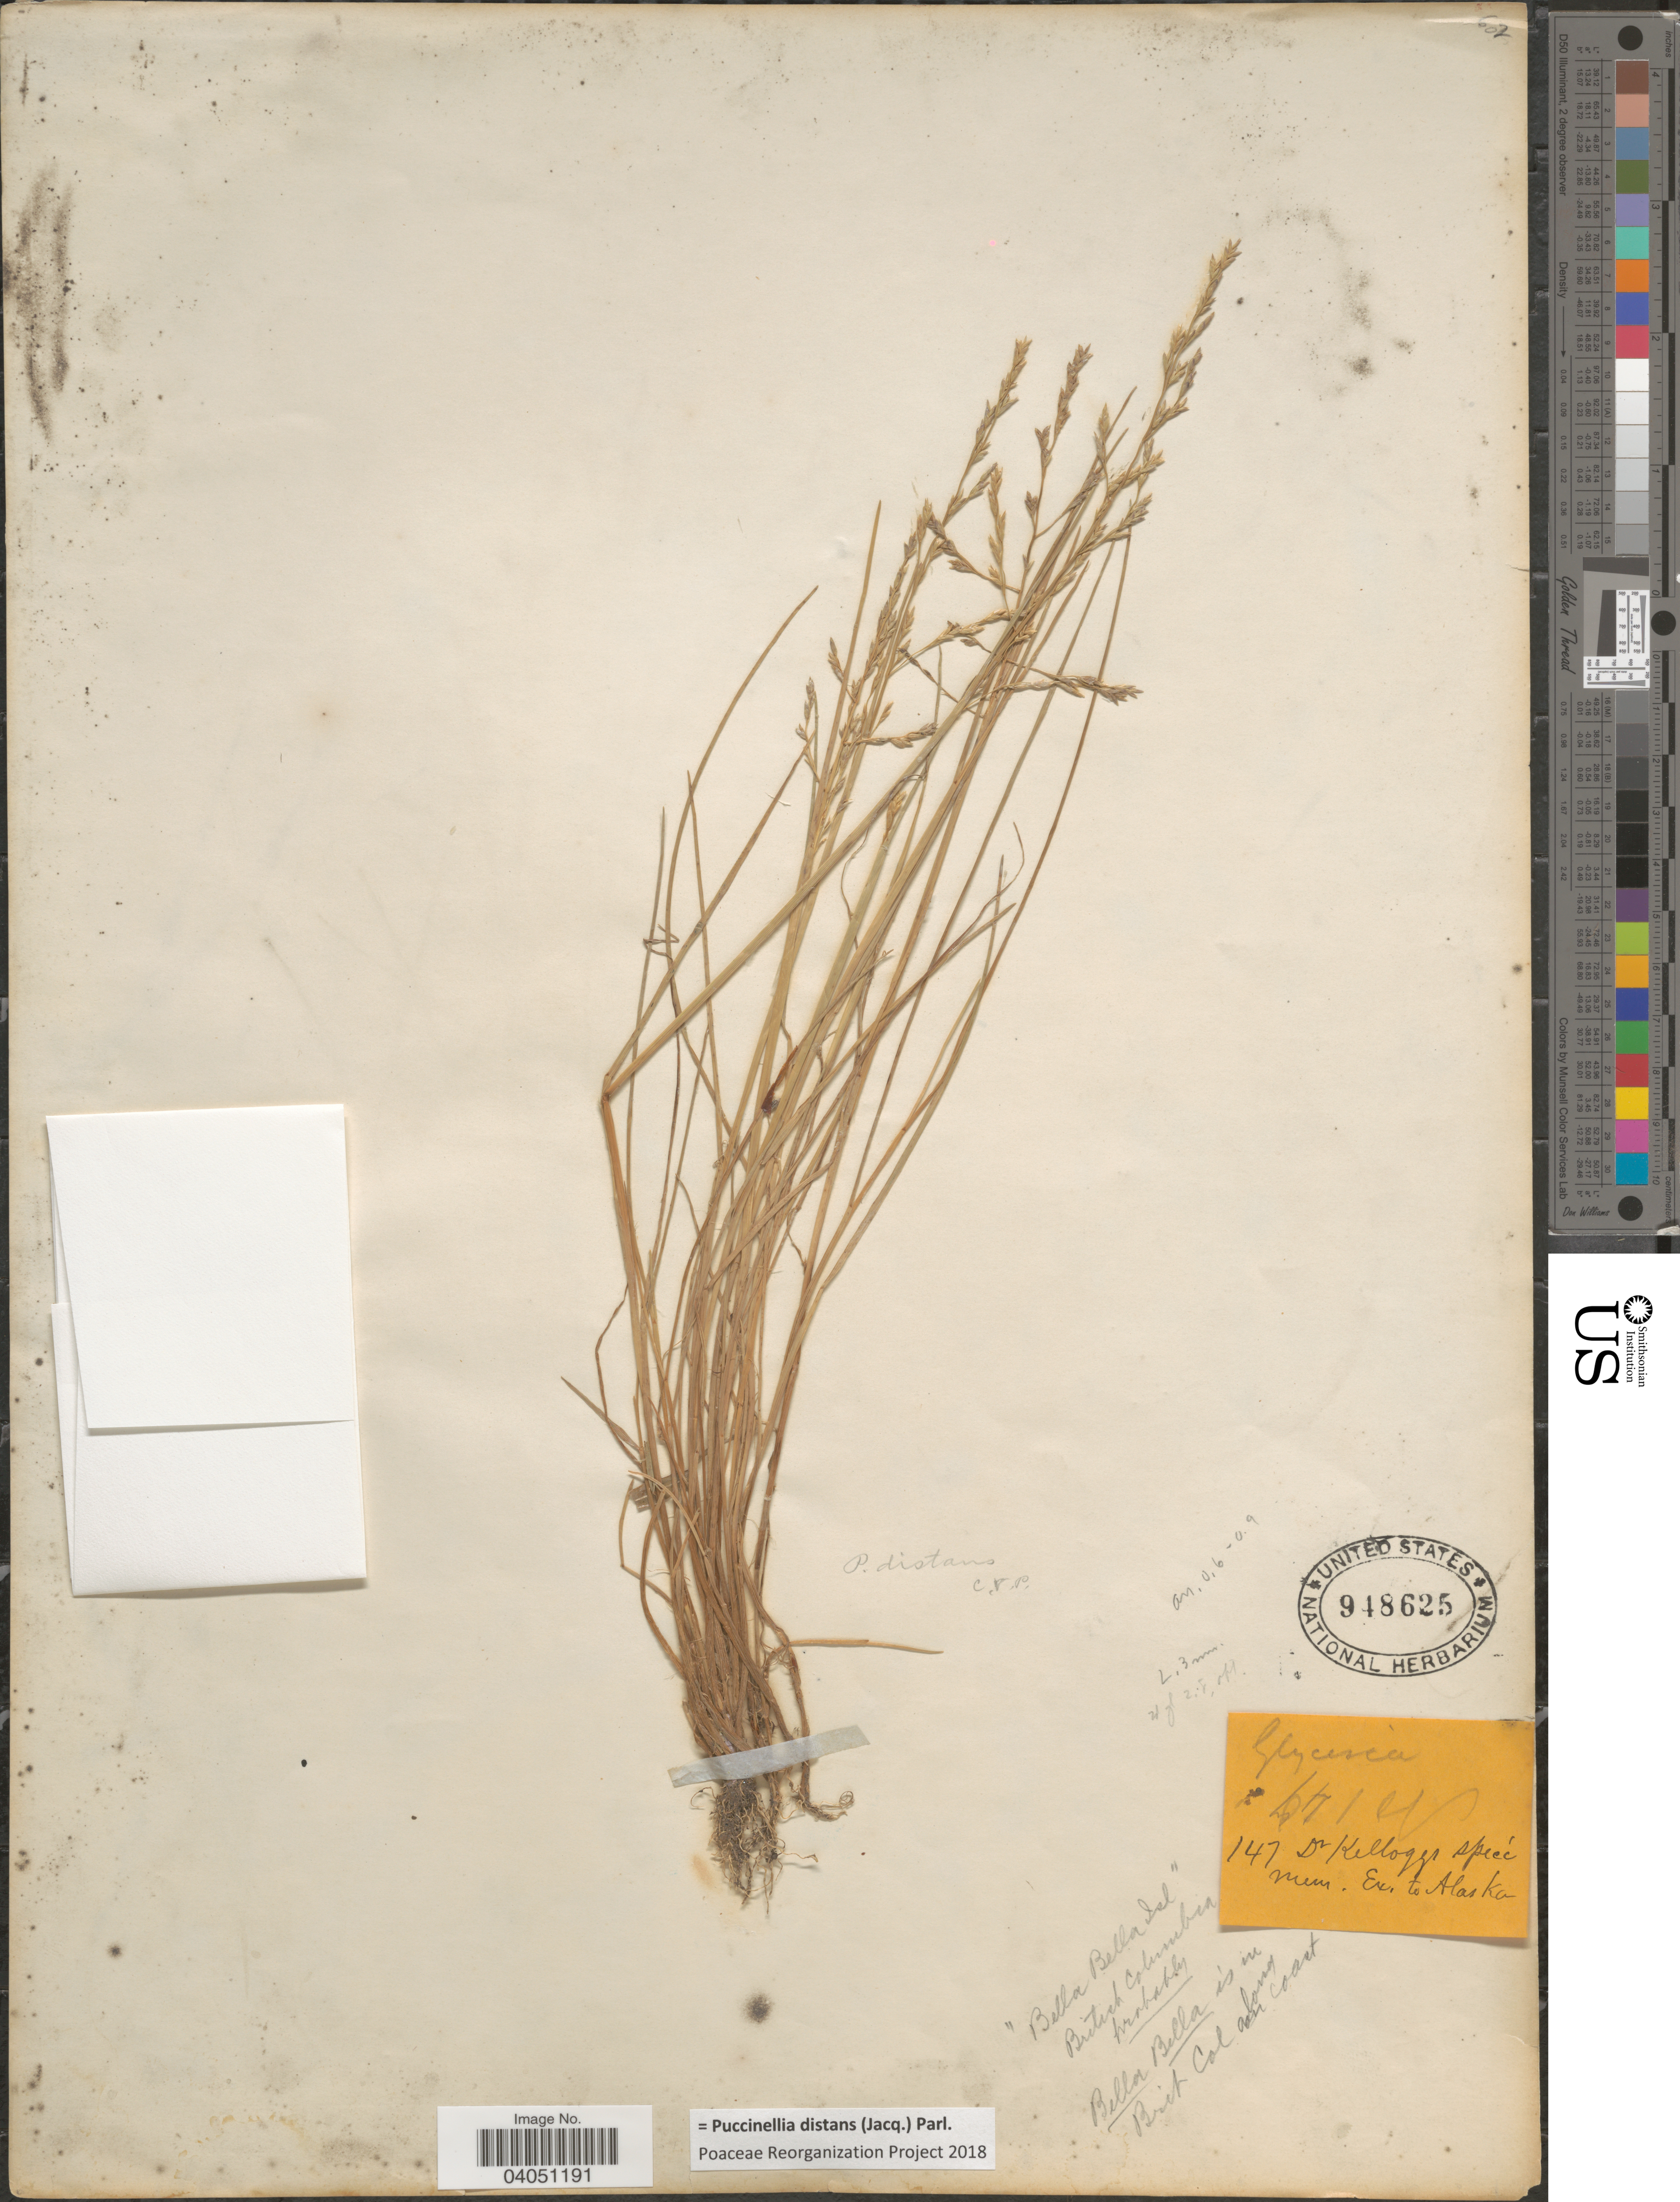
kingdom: Plantae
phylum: Tracheophyta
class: Liliopsida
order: Poales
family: Poaceae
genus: Puccinellia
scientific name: Puccinellia distans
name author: (Jacq.) Parl.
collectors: -- Kellogg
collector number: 147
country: United States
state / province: Alaska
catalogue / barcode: US 948625